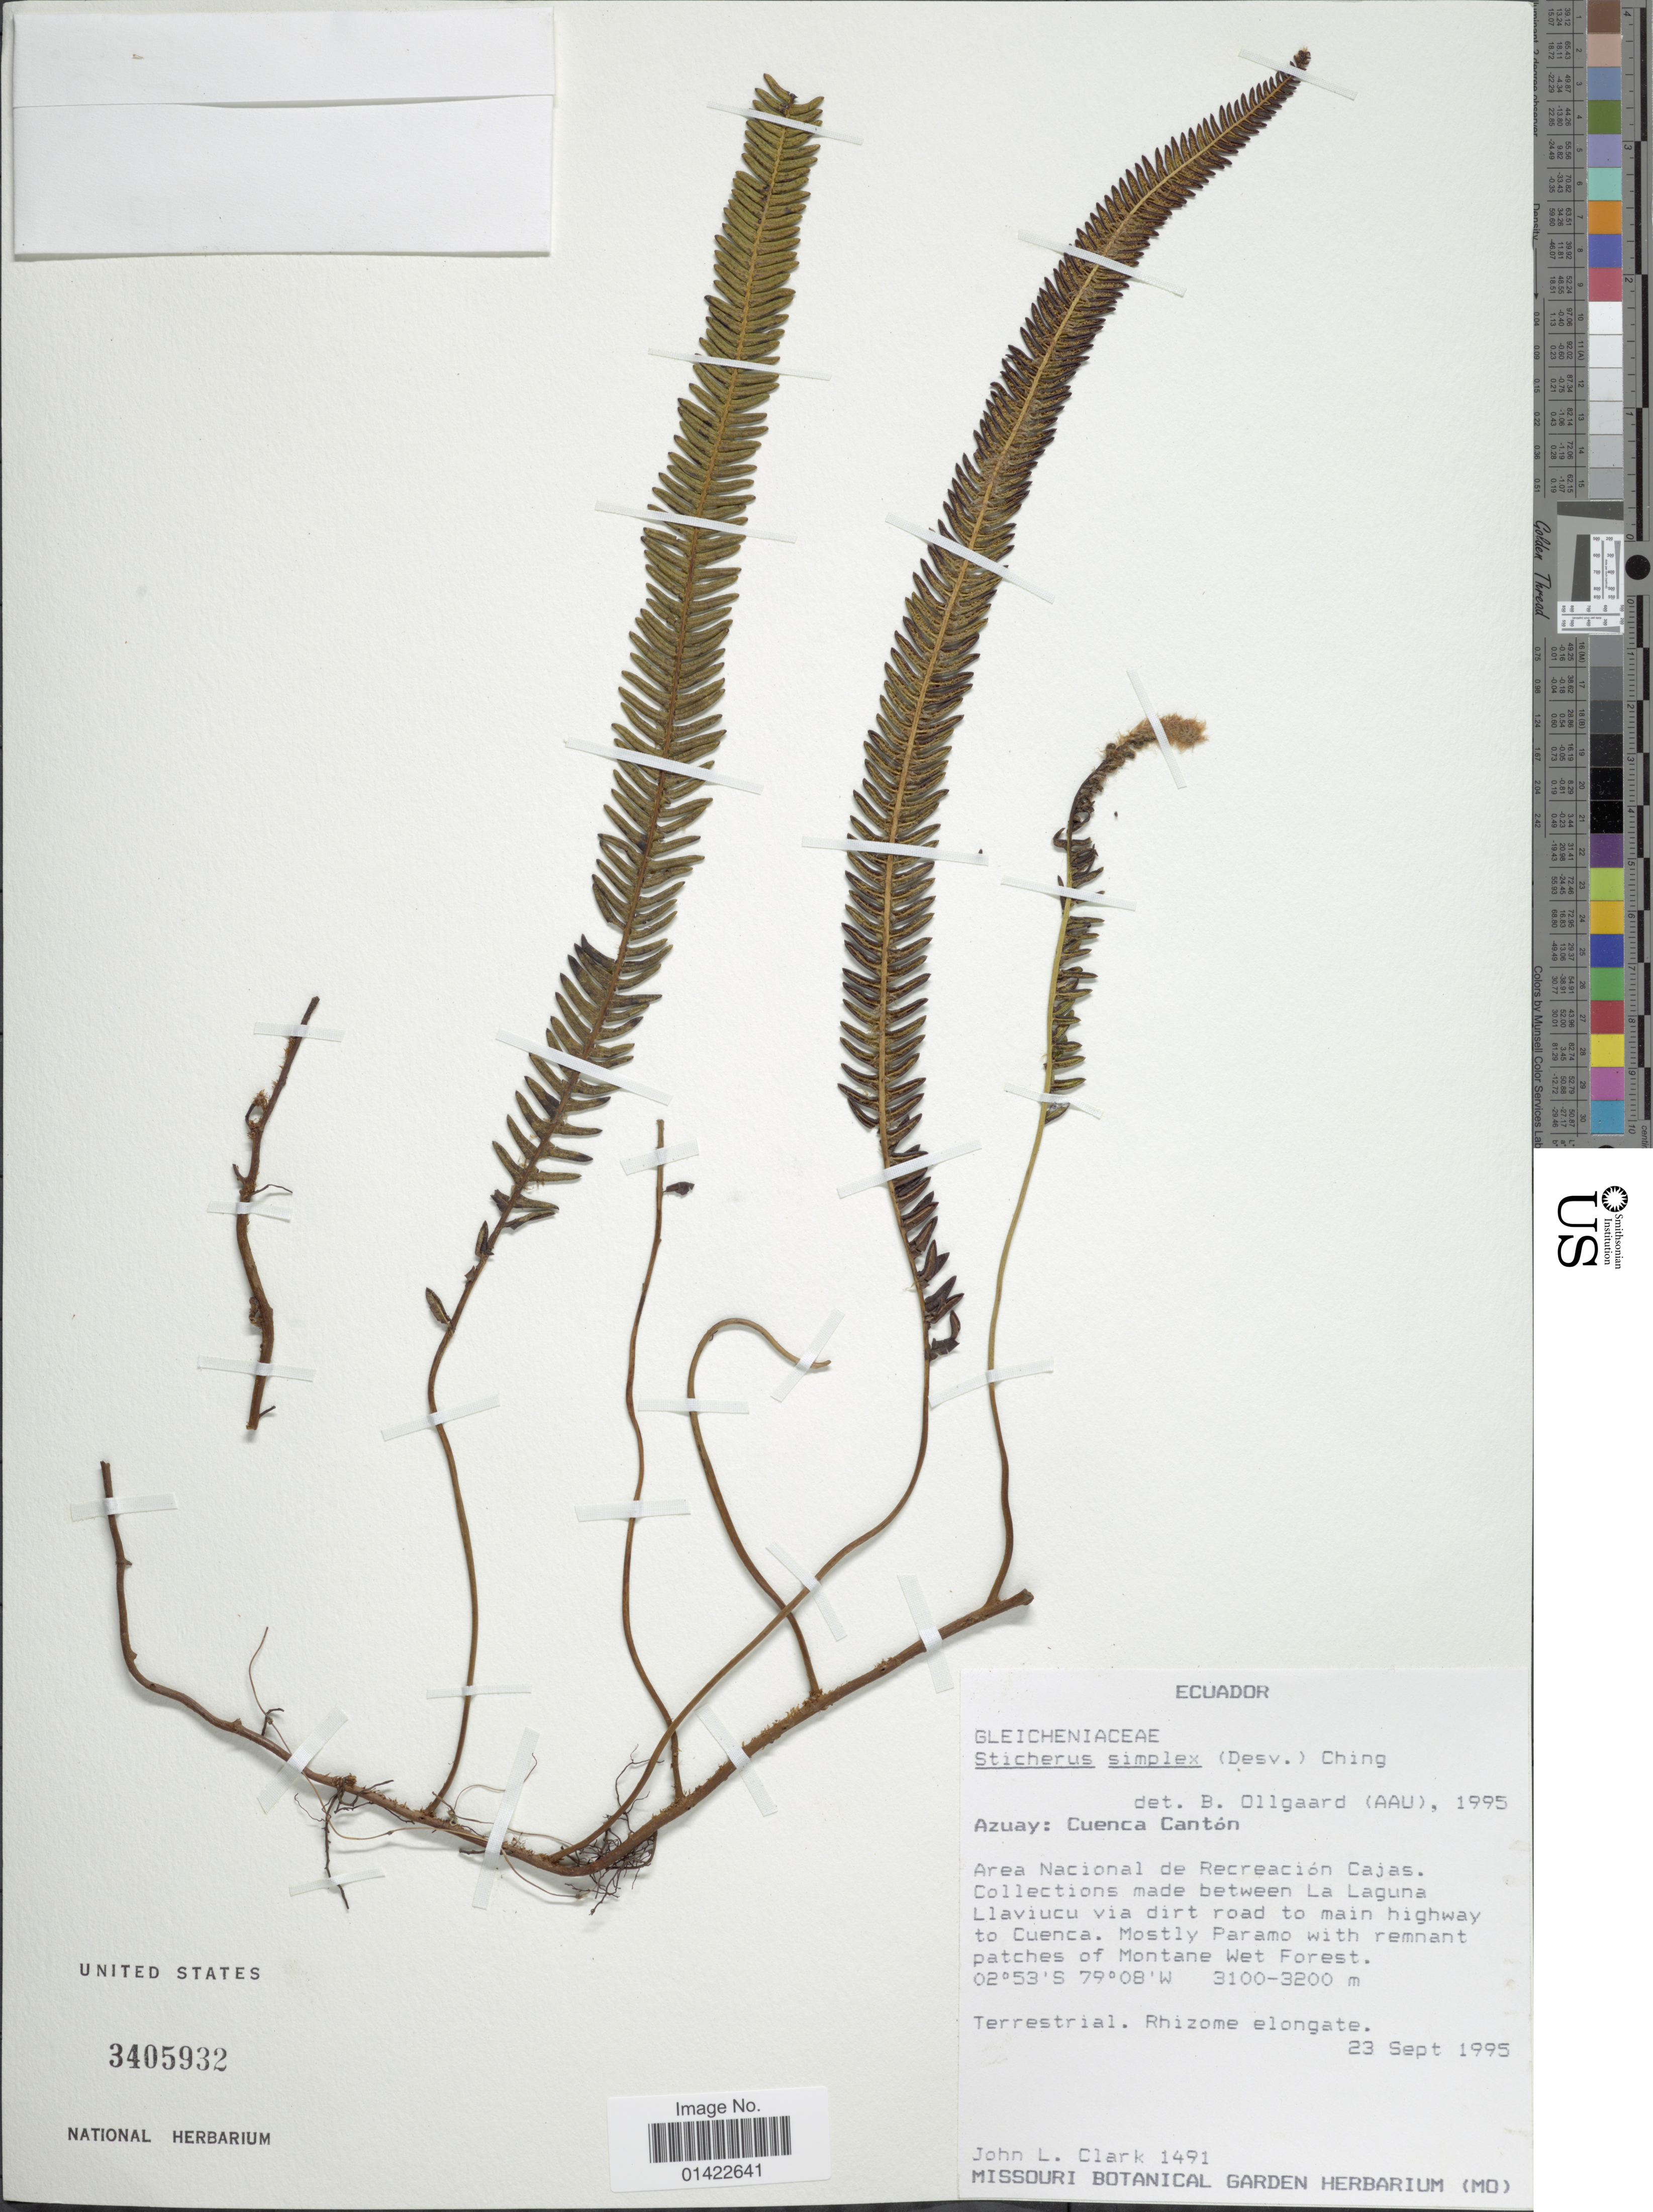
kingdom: Plantae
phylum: Tracheophyta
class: Polypodiopsida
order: Gleicheniales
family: Gleicheniaceae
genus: Sticherus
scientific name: Sticherus simplex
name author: (Desv.) Ching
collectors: J. L. Clark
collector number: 1491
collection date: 1995-09-23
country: Ecuador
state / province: Azuay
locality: Cuenca Cantón. Area Nacional de Recreación Cajas. Collections made between La Laguna Llaviucu via dirt road to main highway to Cuenca.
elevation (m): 3100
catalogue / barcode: US 3405932